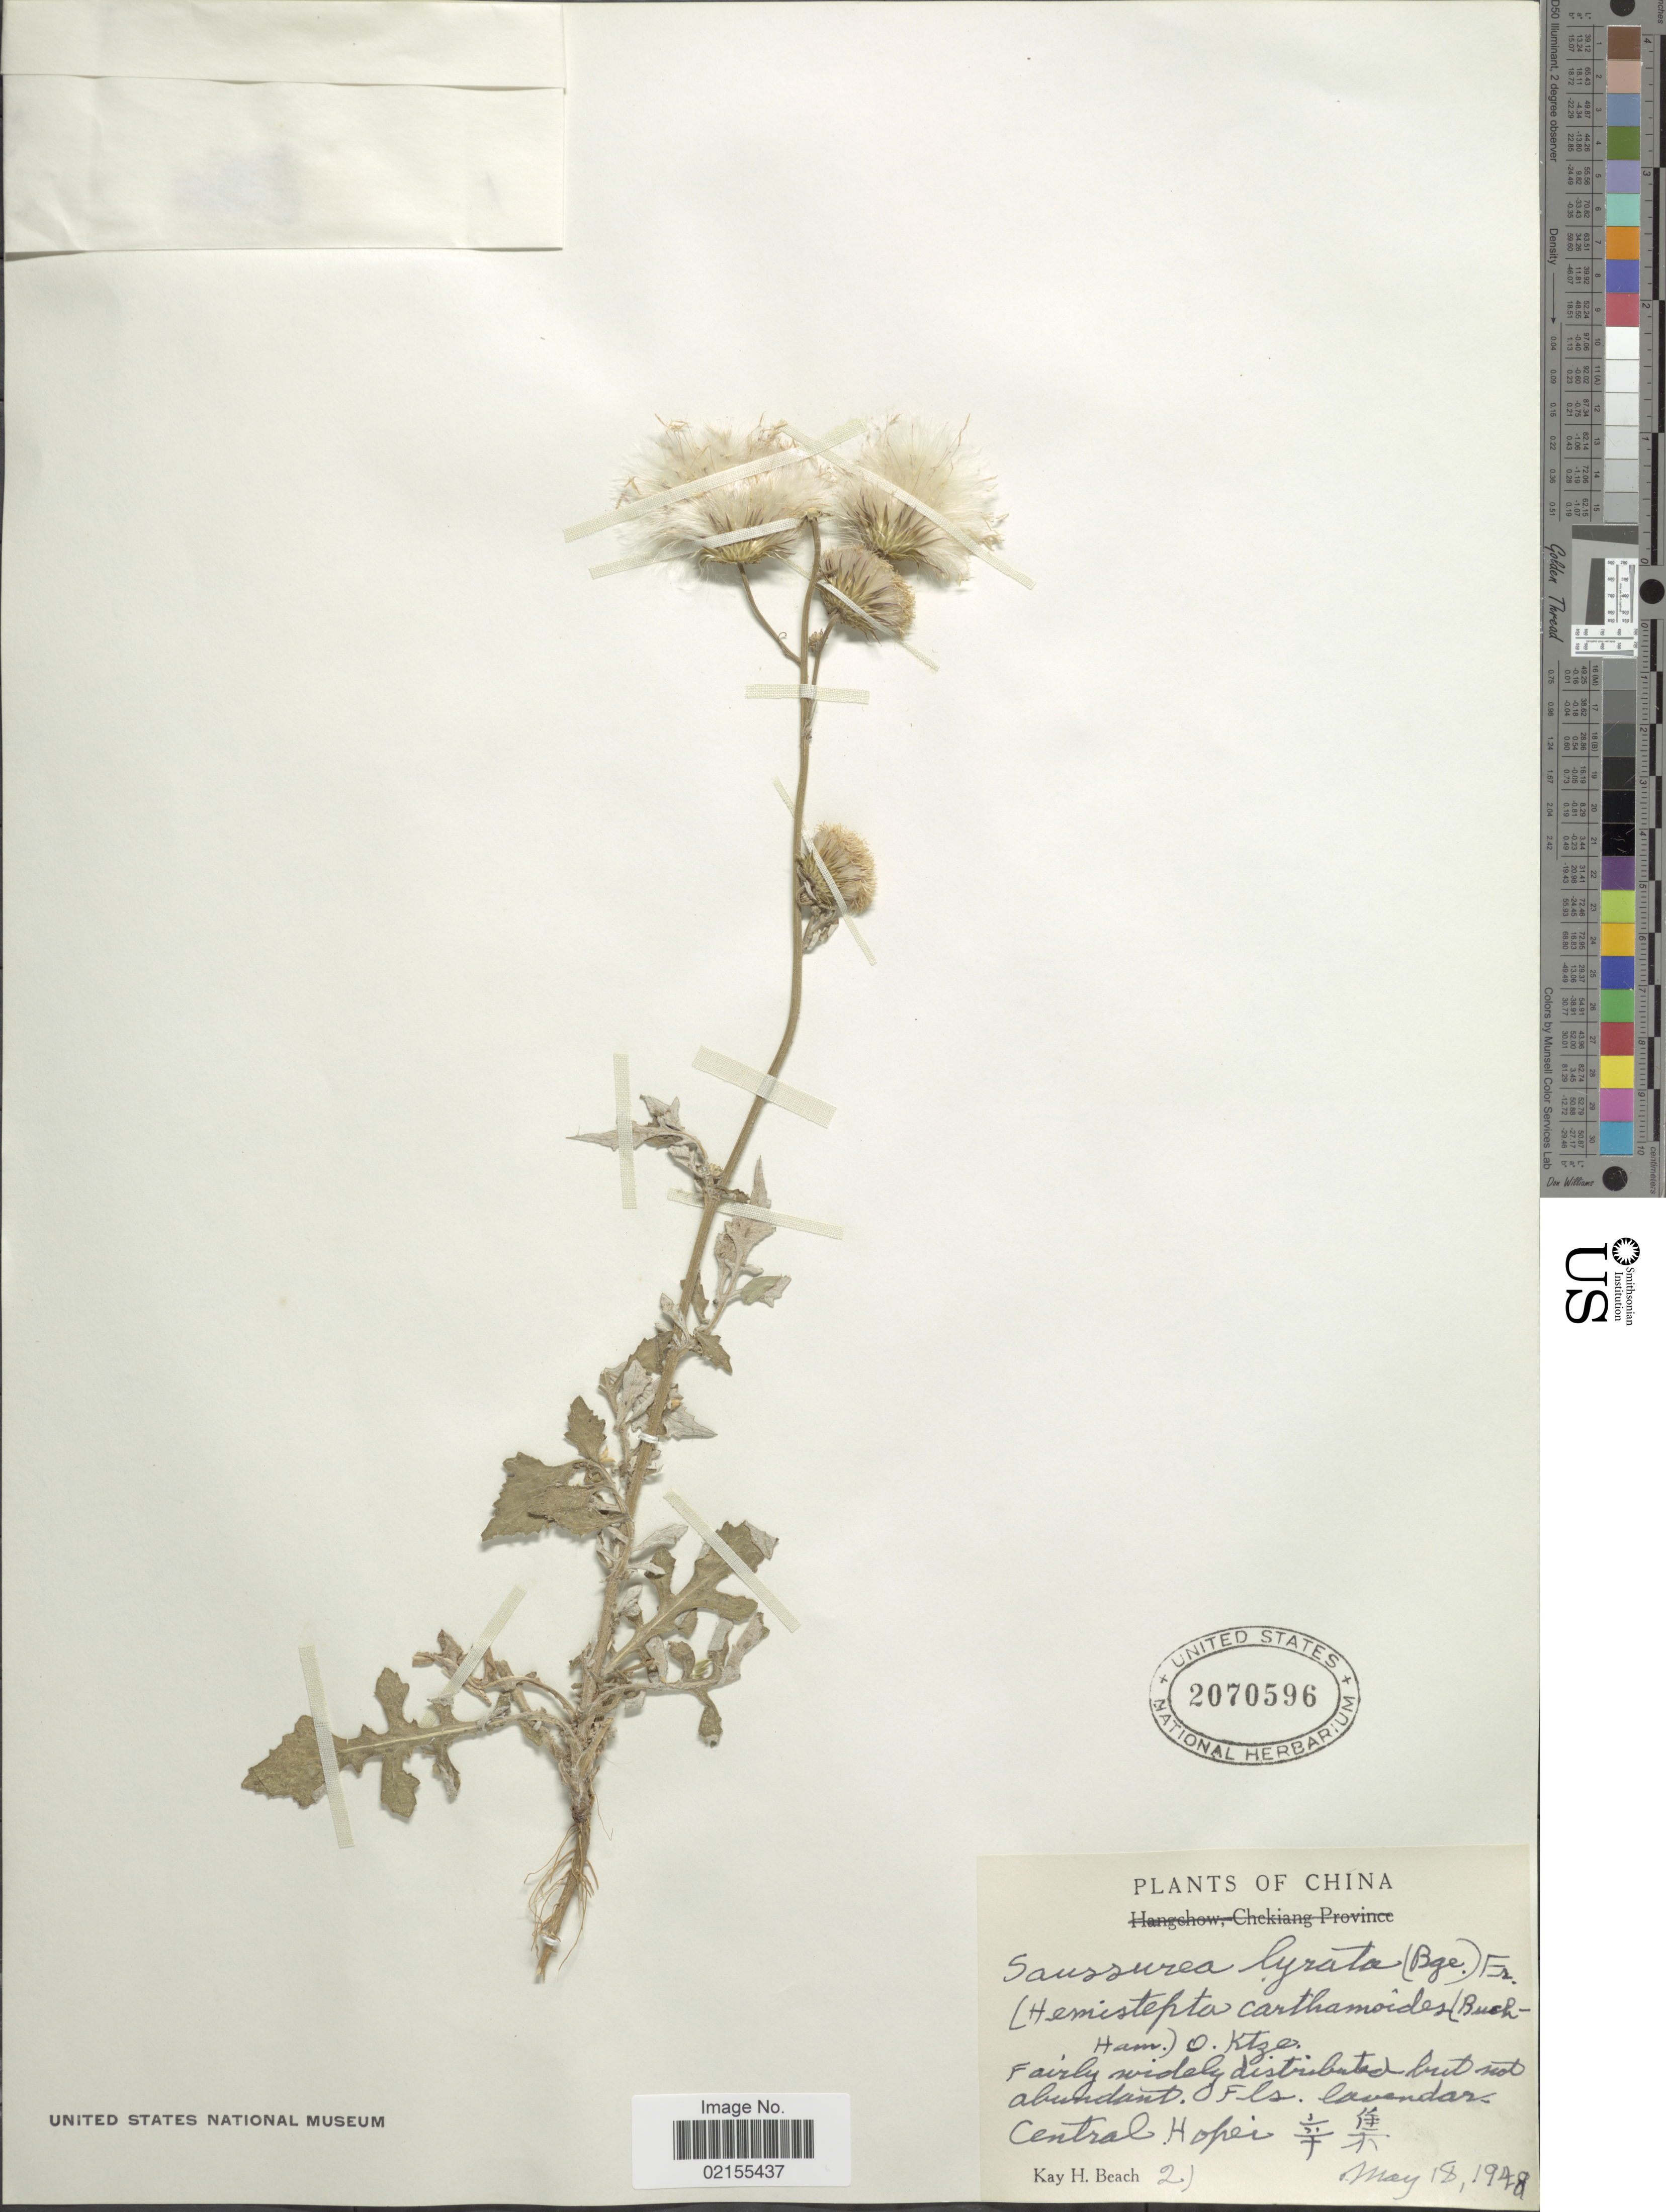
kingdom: Plantae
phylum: Tracheophyta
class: Magnoliopsida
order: Asterales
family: Asteraceae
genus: Hemistepta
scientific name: Hemistepta lyrata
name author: Bunge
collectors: K. H. Beach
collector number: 21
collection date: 1948-05-18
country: China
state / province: Hebei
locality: Central Hopei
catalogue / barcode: US 2070596